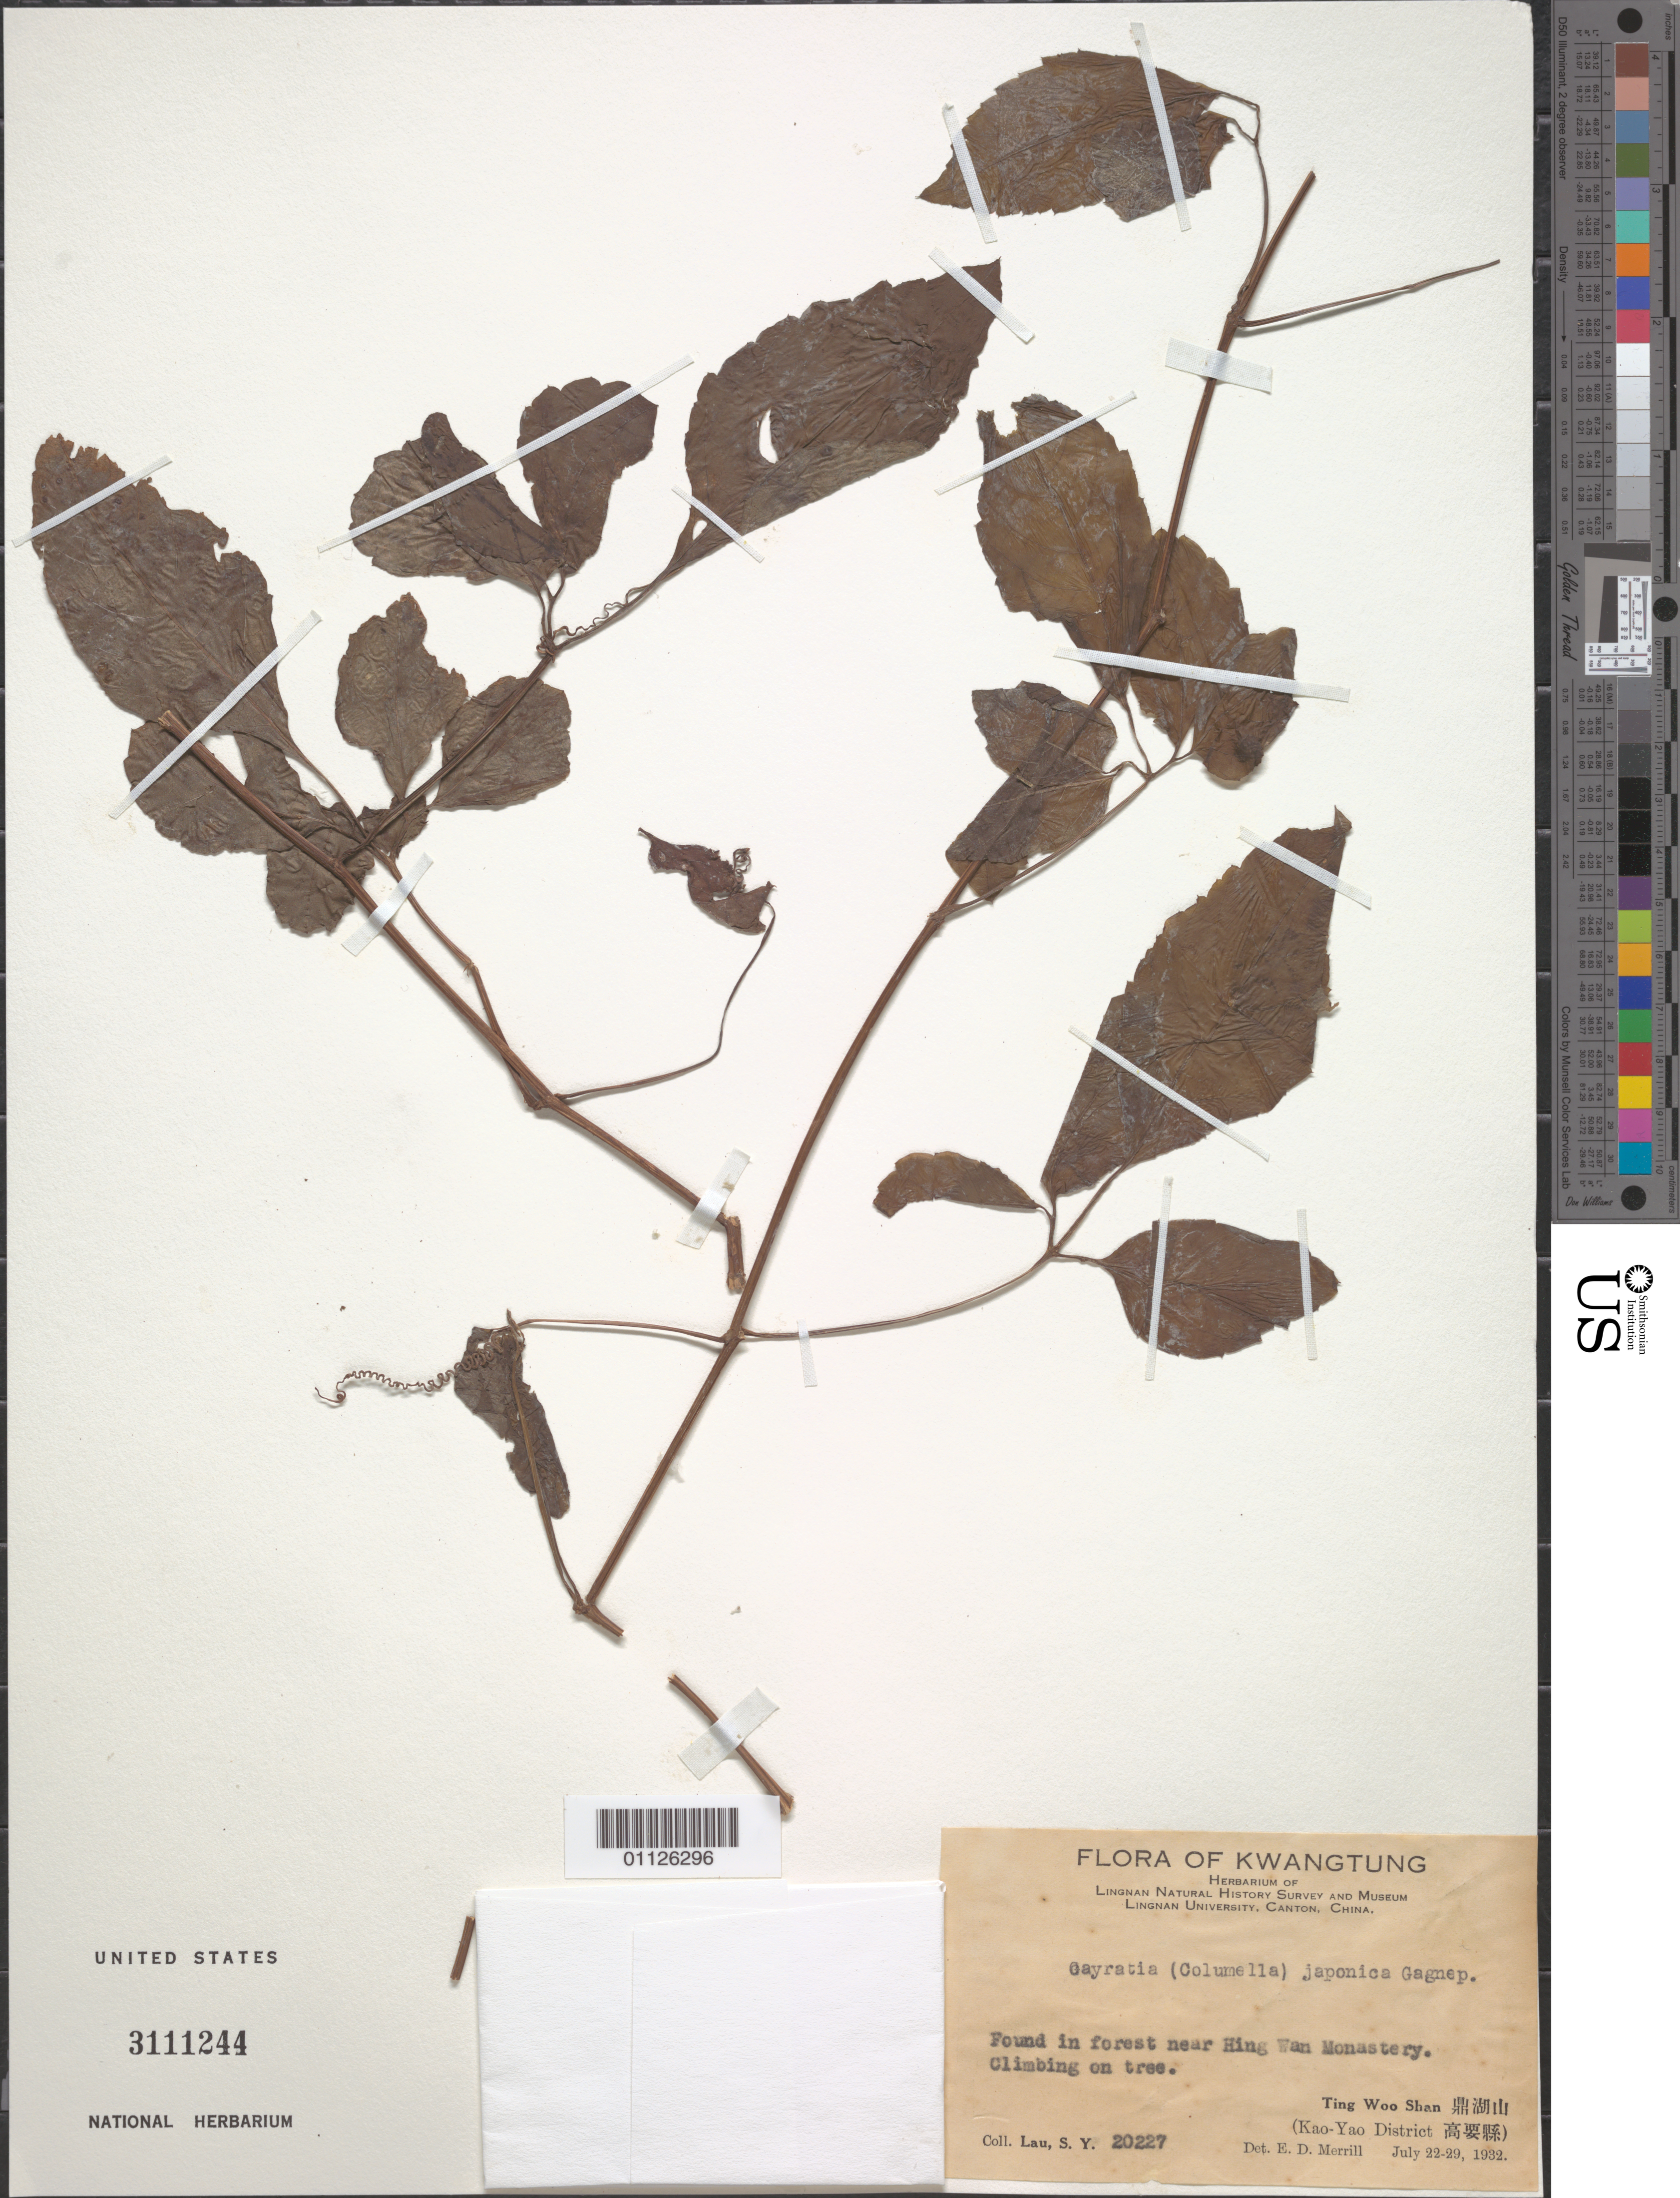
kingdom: Plantae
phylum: Tracheophyta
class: Magnoliopsida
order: Vitales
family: Vitaceae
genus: Causonis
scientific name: Causonis japonica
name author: (Thunb.) Raf.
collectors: S. Y. Lau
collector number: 20227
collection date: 1932-07-22/1932-07-29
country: China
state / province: Guangdong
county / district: Kao-Yao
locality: Ting Woo Shan.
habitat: In forest. Climbing on tree.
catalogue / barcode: US 3111244